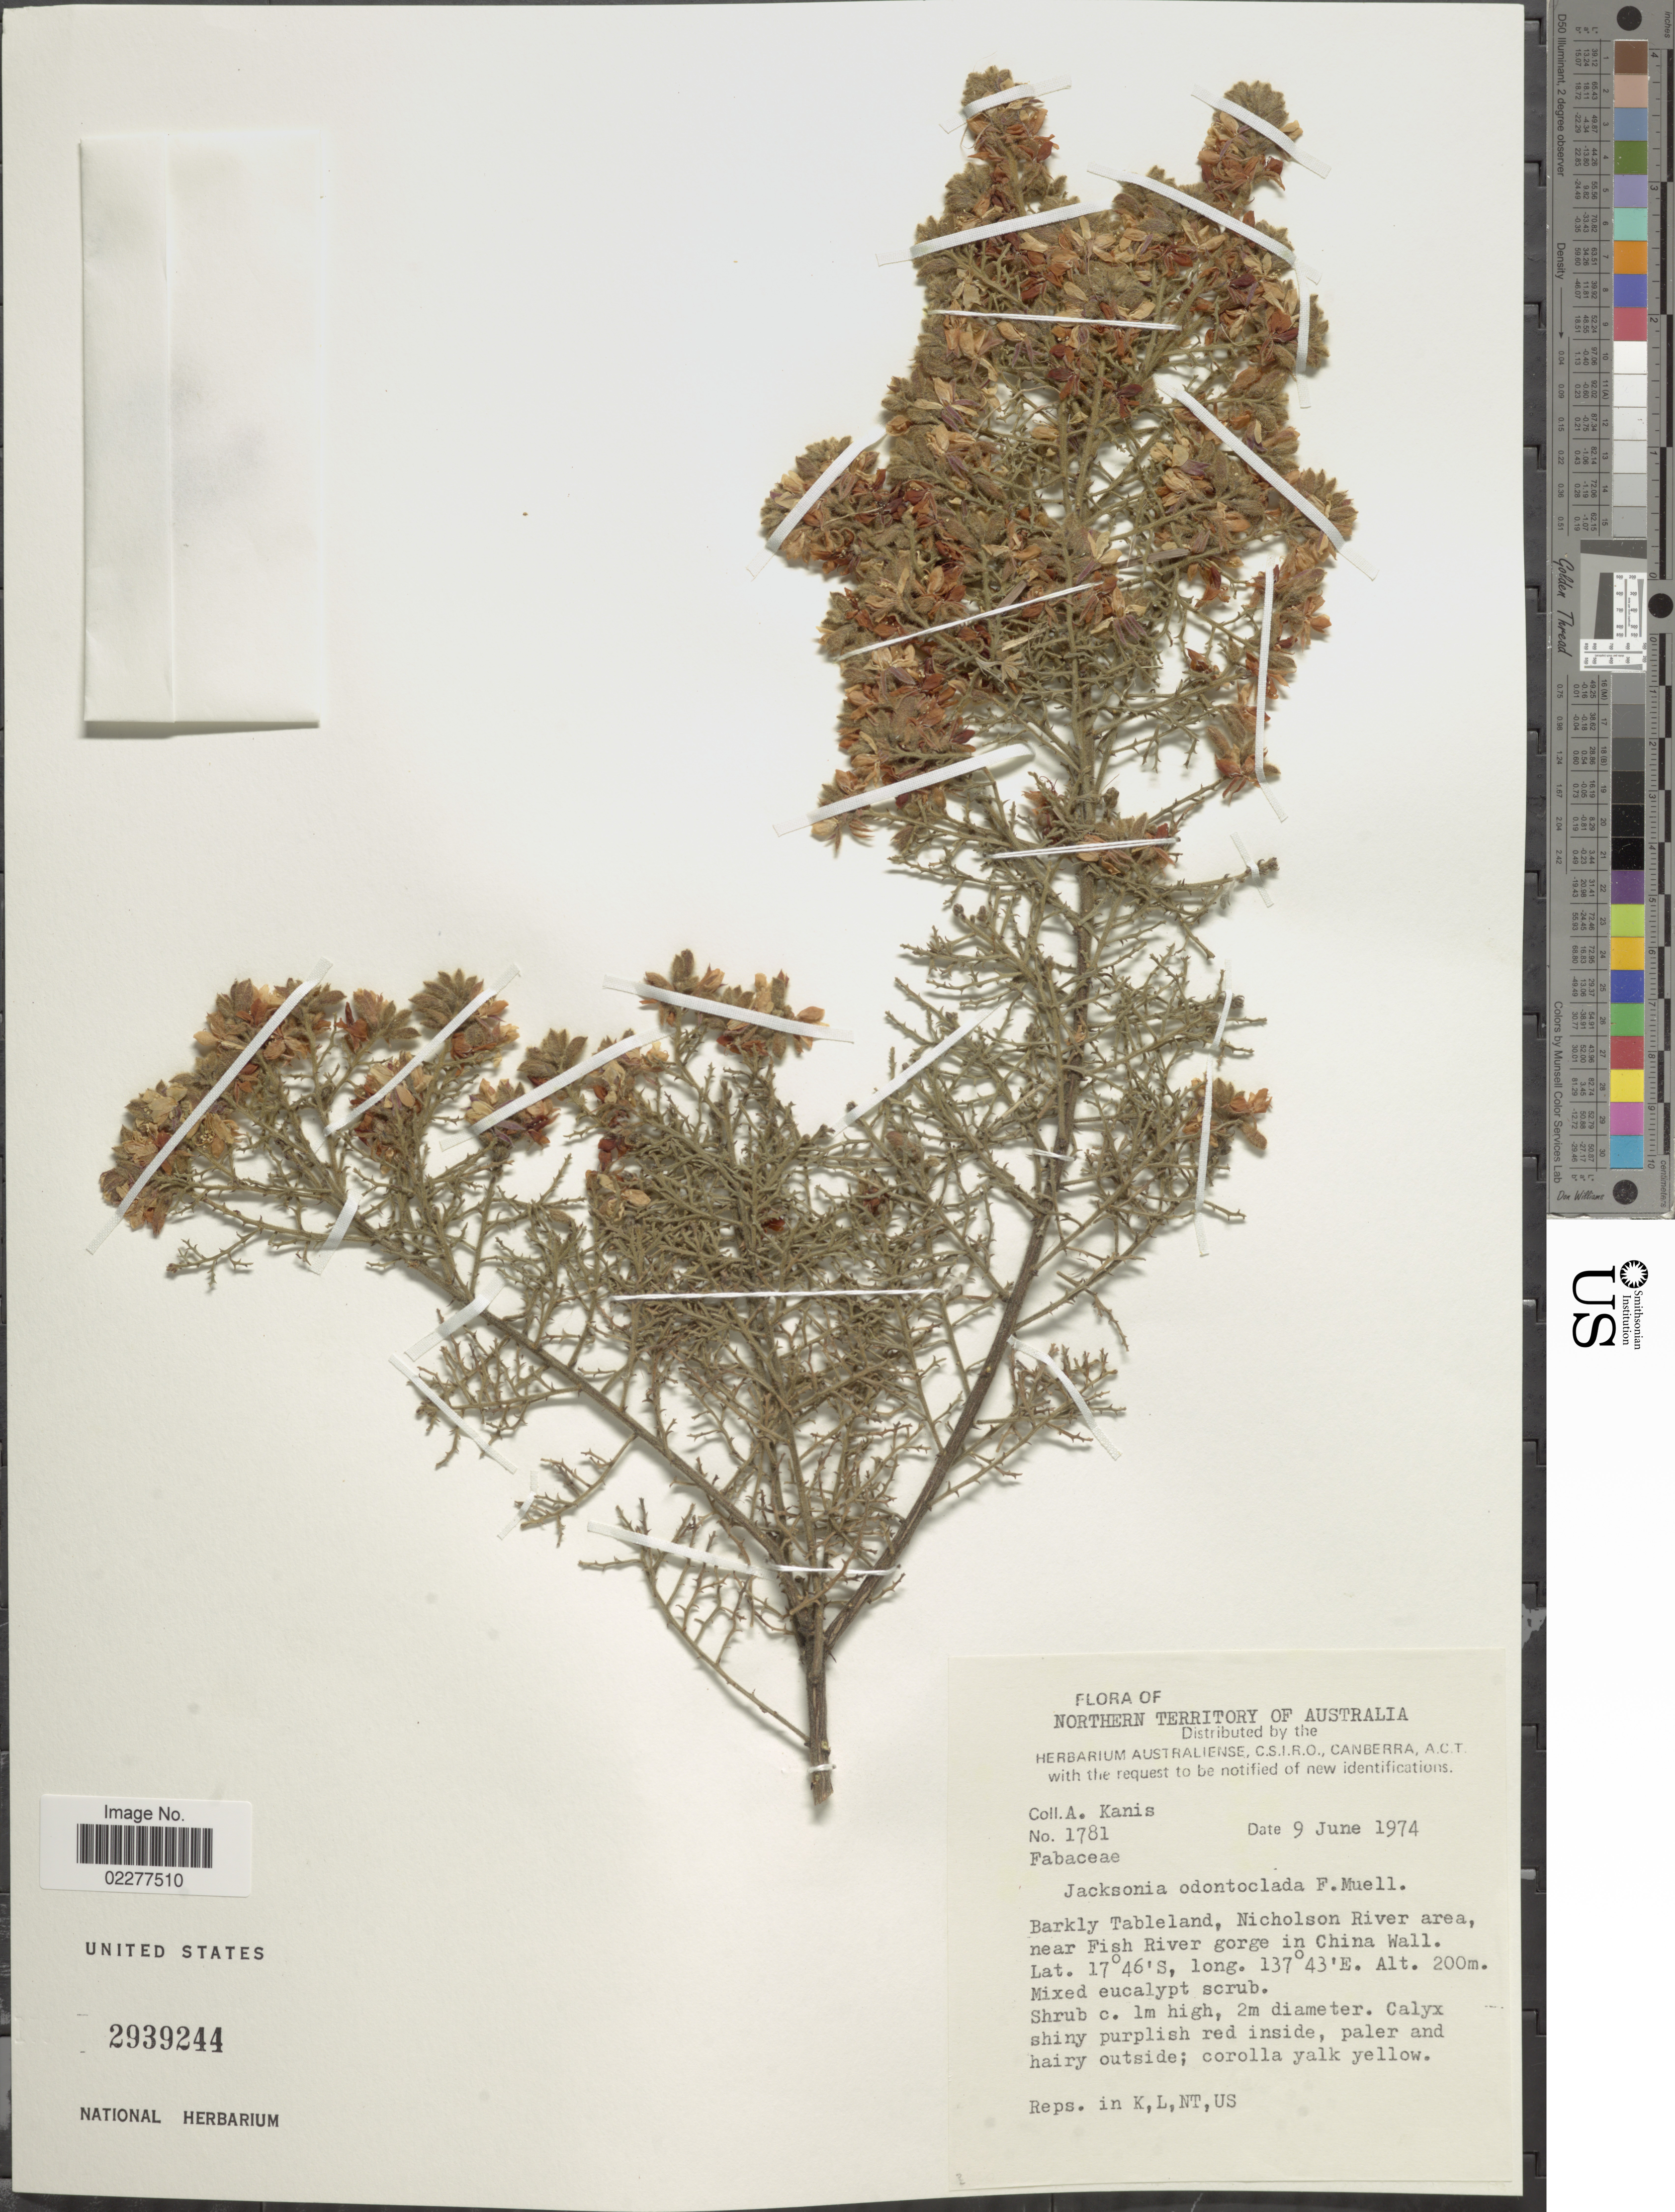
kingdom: Plantae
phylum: Tracheophyta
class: Magnoliopsida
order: Fabales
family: Fabaceae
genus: Jacksonia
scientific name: Jacksonia odontoclada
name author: Benth.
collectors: A. Kanis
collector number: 1781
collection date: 1974-06-09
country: Australia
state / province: Northern Territory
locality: Barkly Tableland, Nicholson River area, near Fish River gorge in China Wall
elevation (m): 200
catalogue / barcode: US 2939244